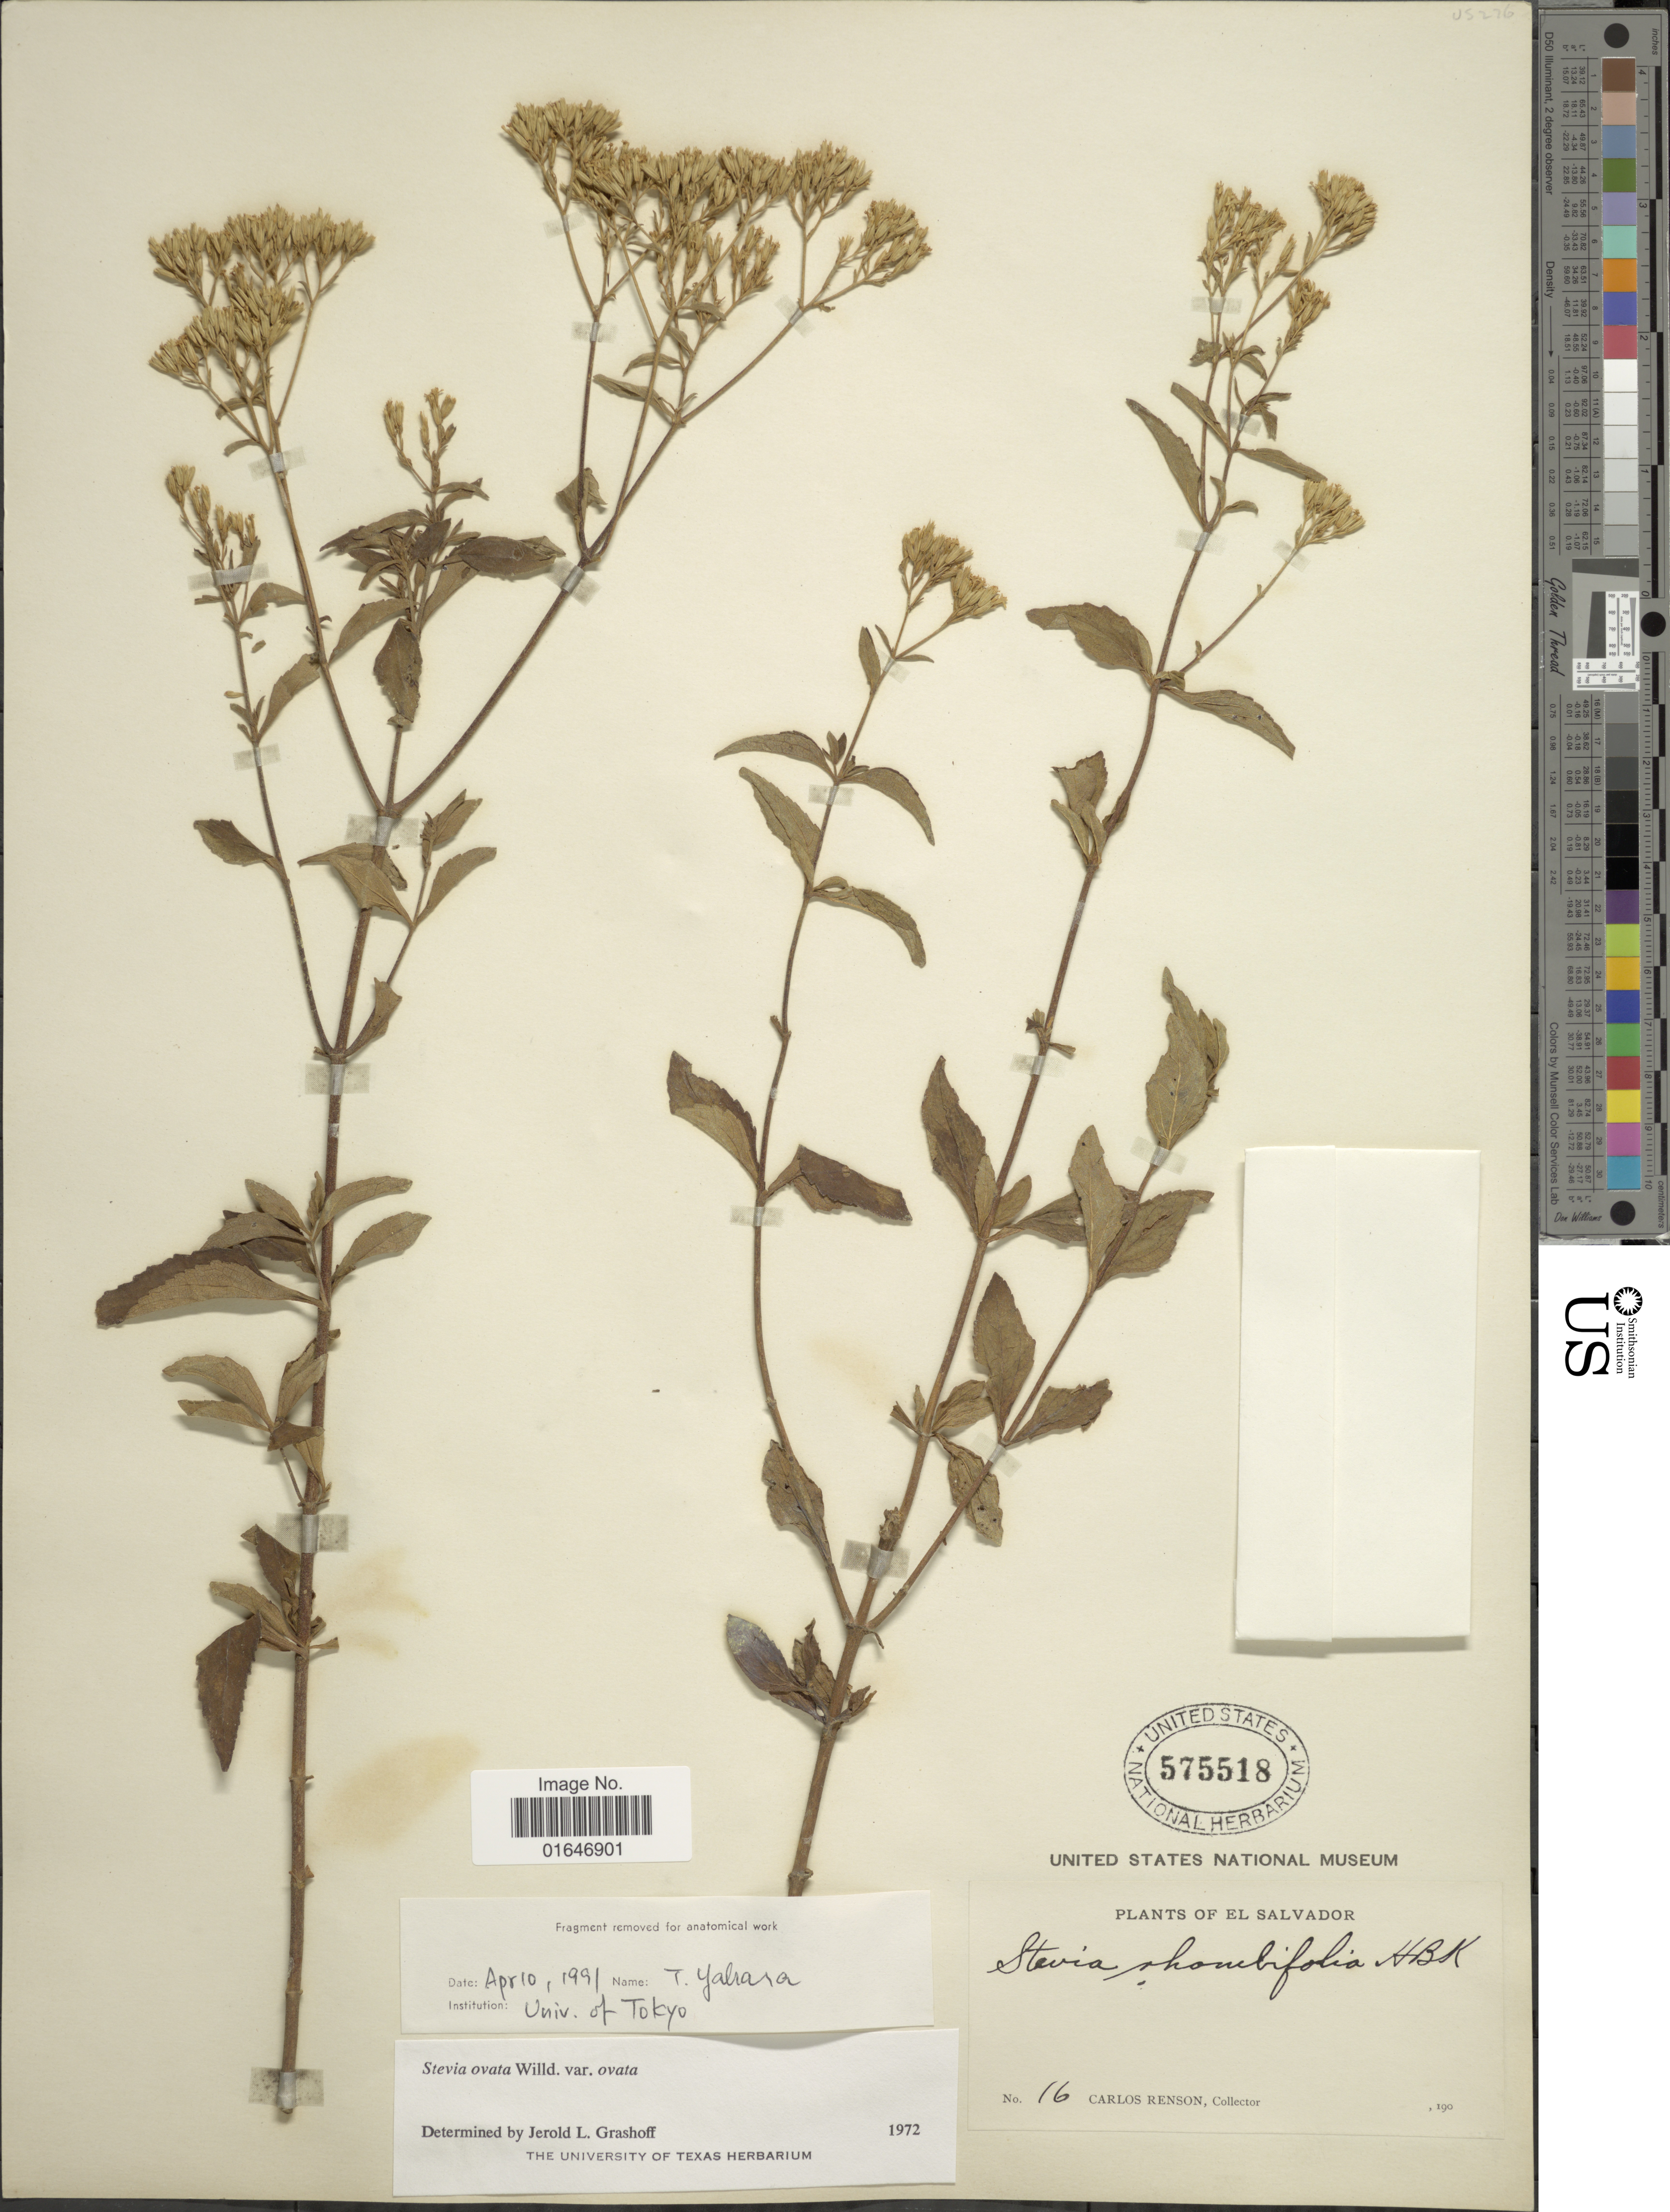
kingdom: Plantae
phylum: Tracheophyta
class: Magnoliopsida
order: Asterales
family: Asteraceae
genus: Stevia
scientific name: Stevia ovata var. ovata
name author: Willd.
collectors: C. Renson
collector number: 16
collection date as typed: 190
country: El Salvador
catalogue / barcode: US 575518